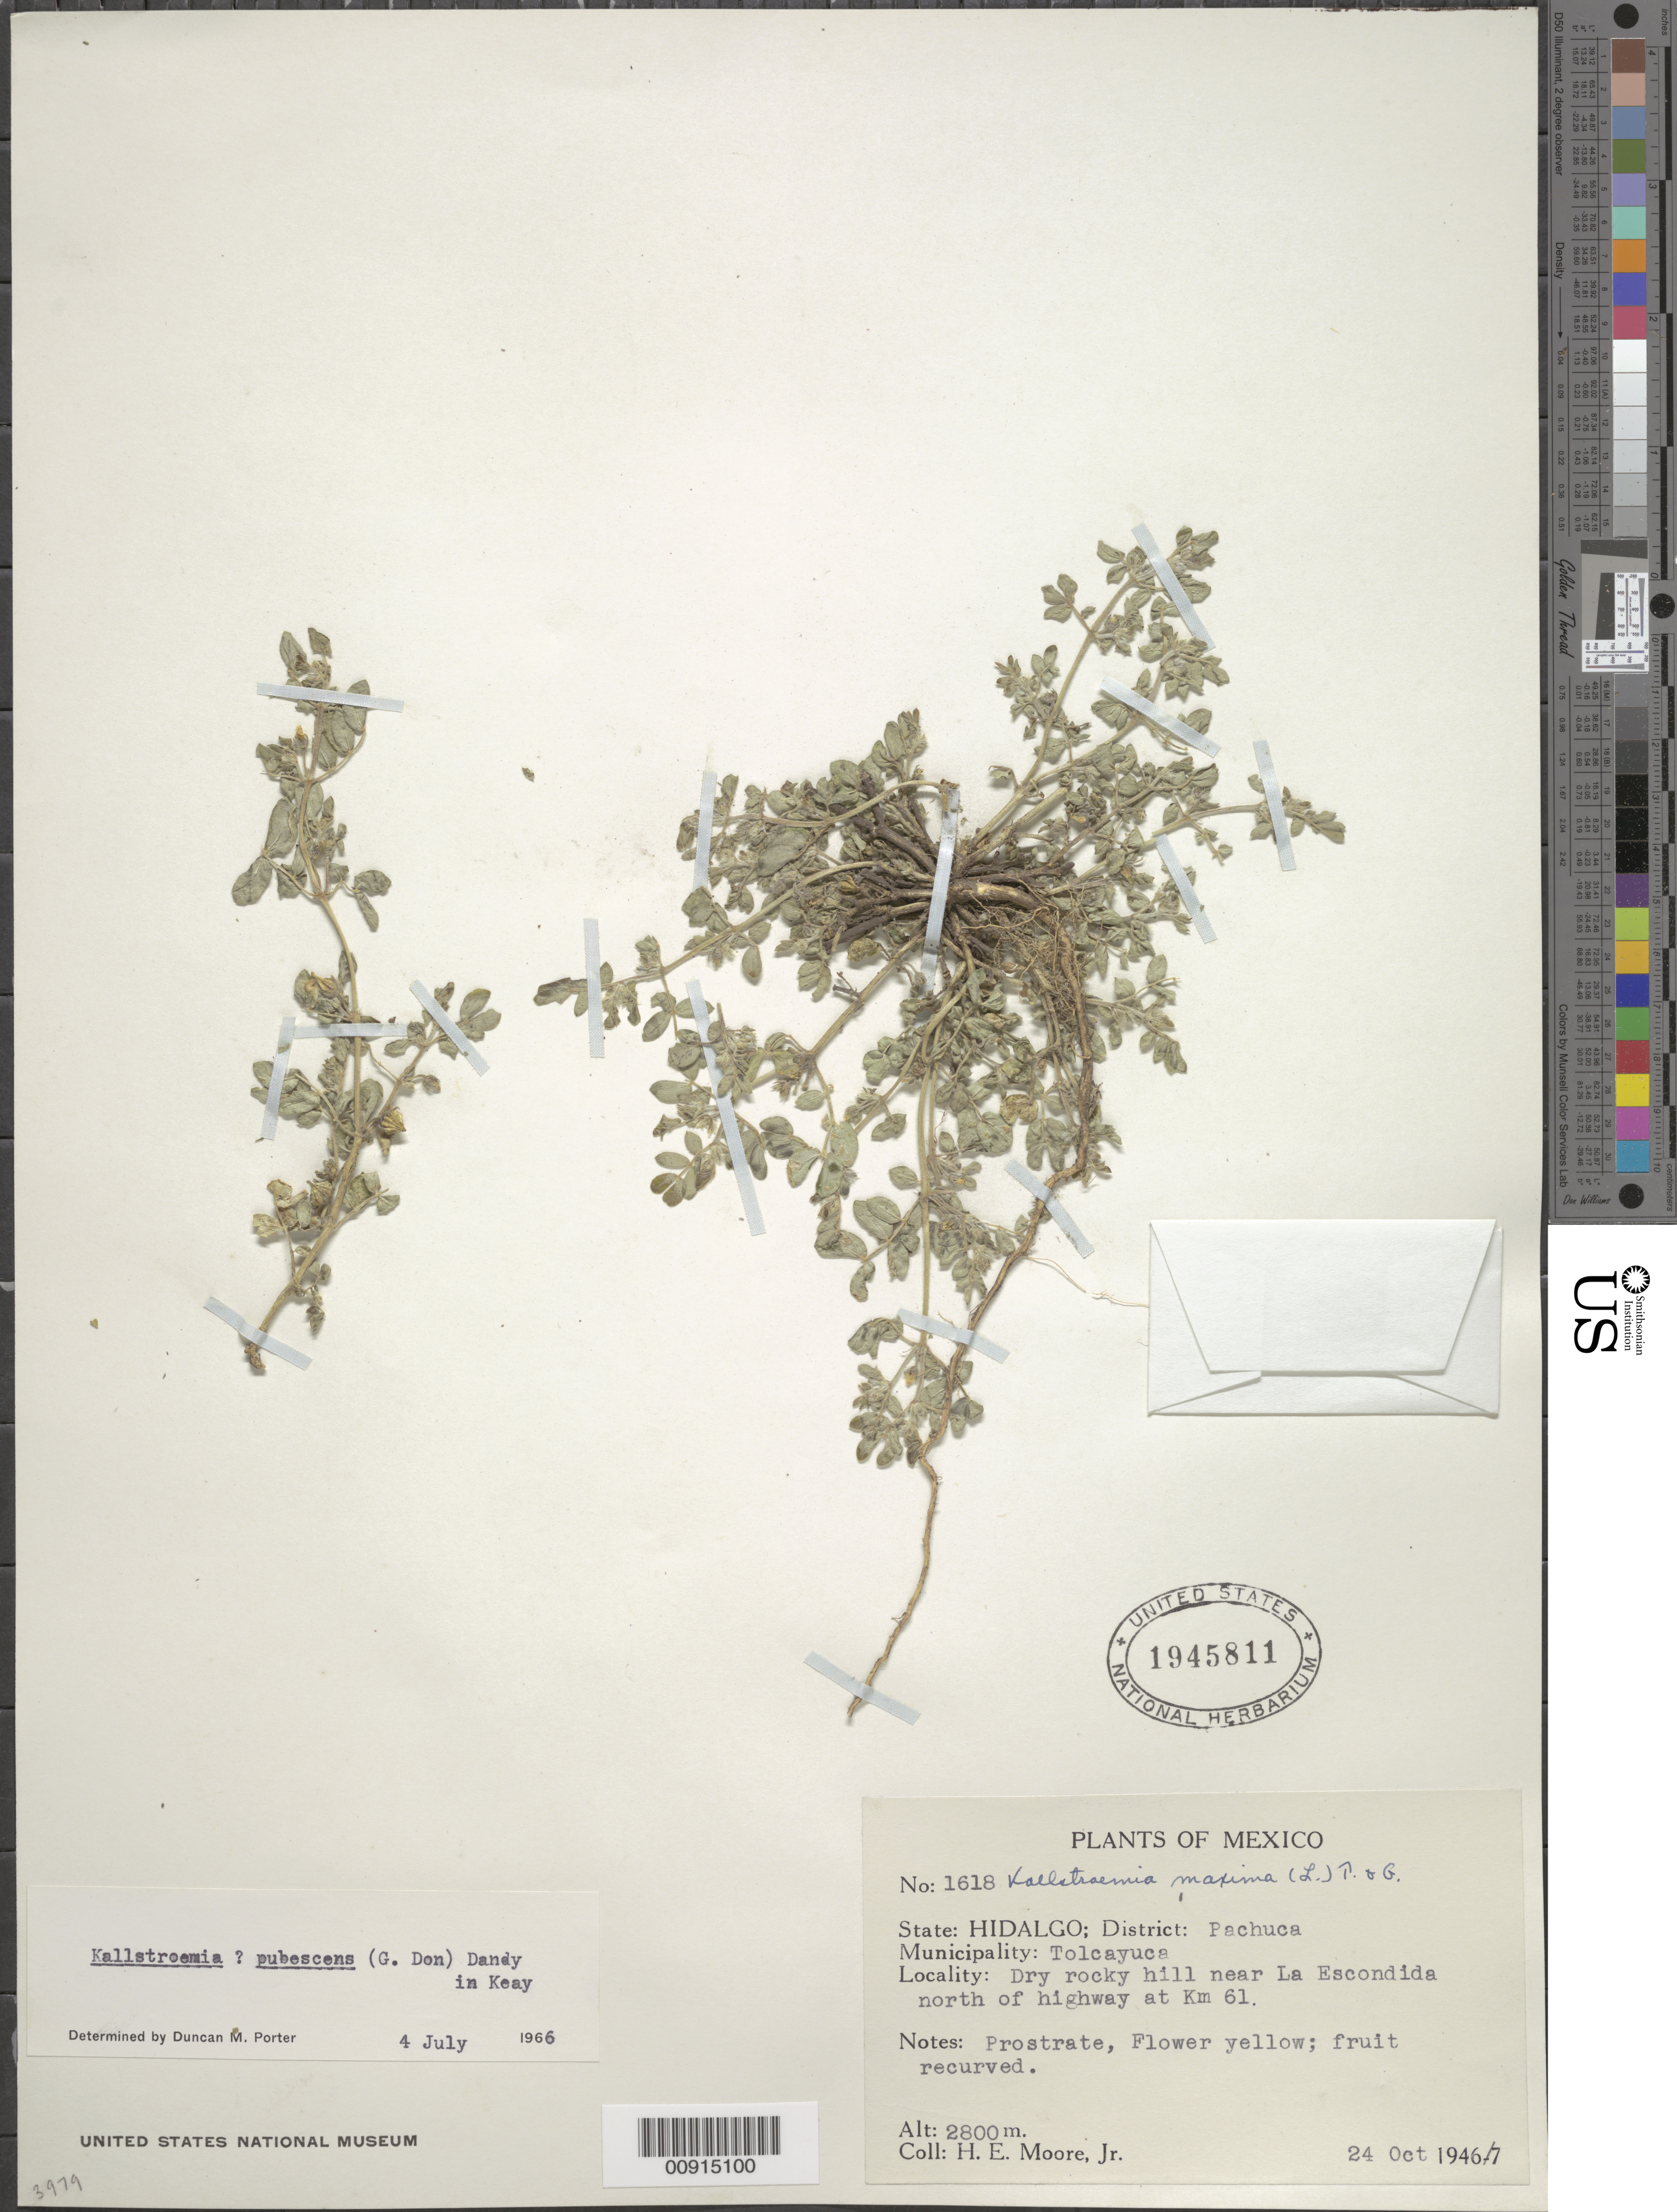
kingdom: Plantae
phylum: Tracheophyta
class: Magnoliopsida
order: Zygophyllales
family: Zygophyllaceae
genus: Kallstroemia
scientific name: Kallstroemia pubescens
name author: (G. Don) Dandy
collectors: H. E. Moore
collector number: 1618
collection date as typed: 24 Oct 1946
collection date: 1946-10-24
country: Mexico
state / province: Hidalgo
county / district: Pachuca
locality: State Hidalgo: District Pachuca: Municipality Tolcayuca: Near La Escondida north of highway at km. 61.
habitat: Dry rocky hill.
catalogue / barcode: US 1945811